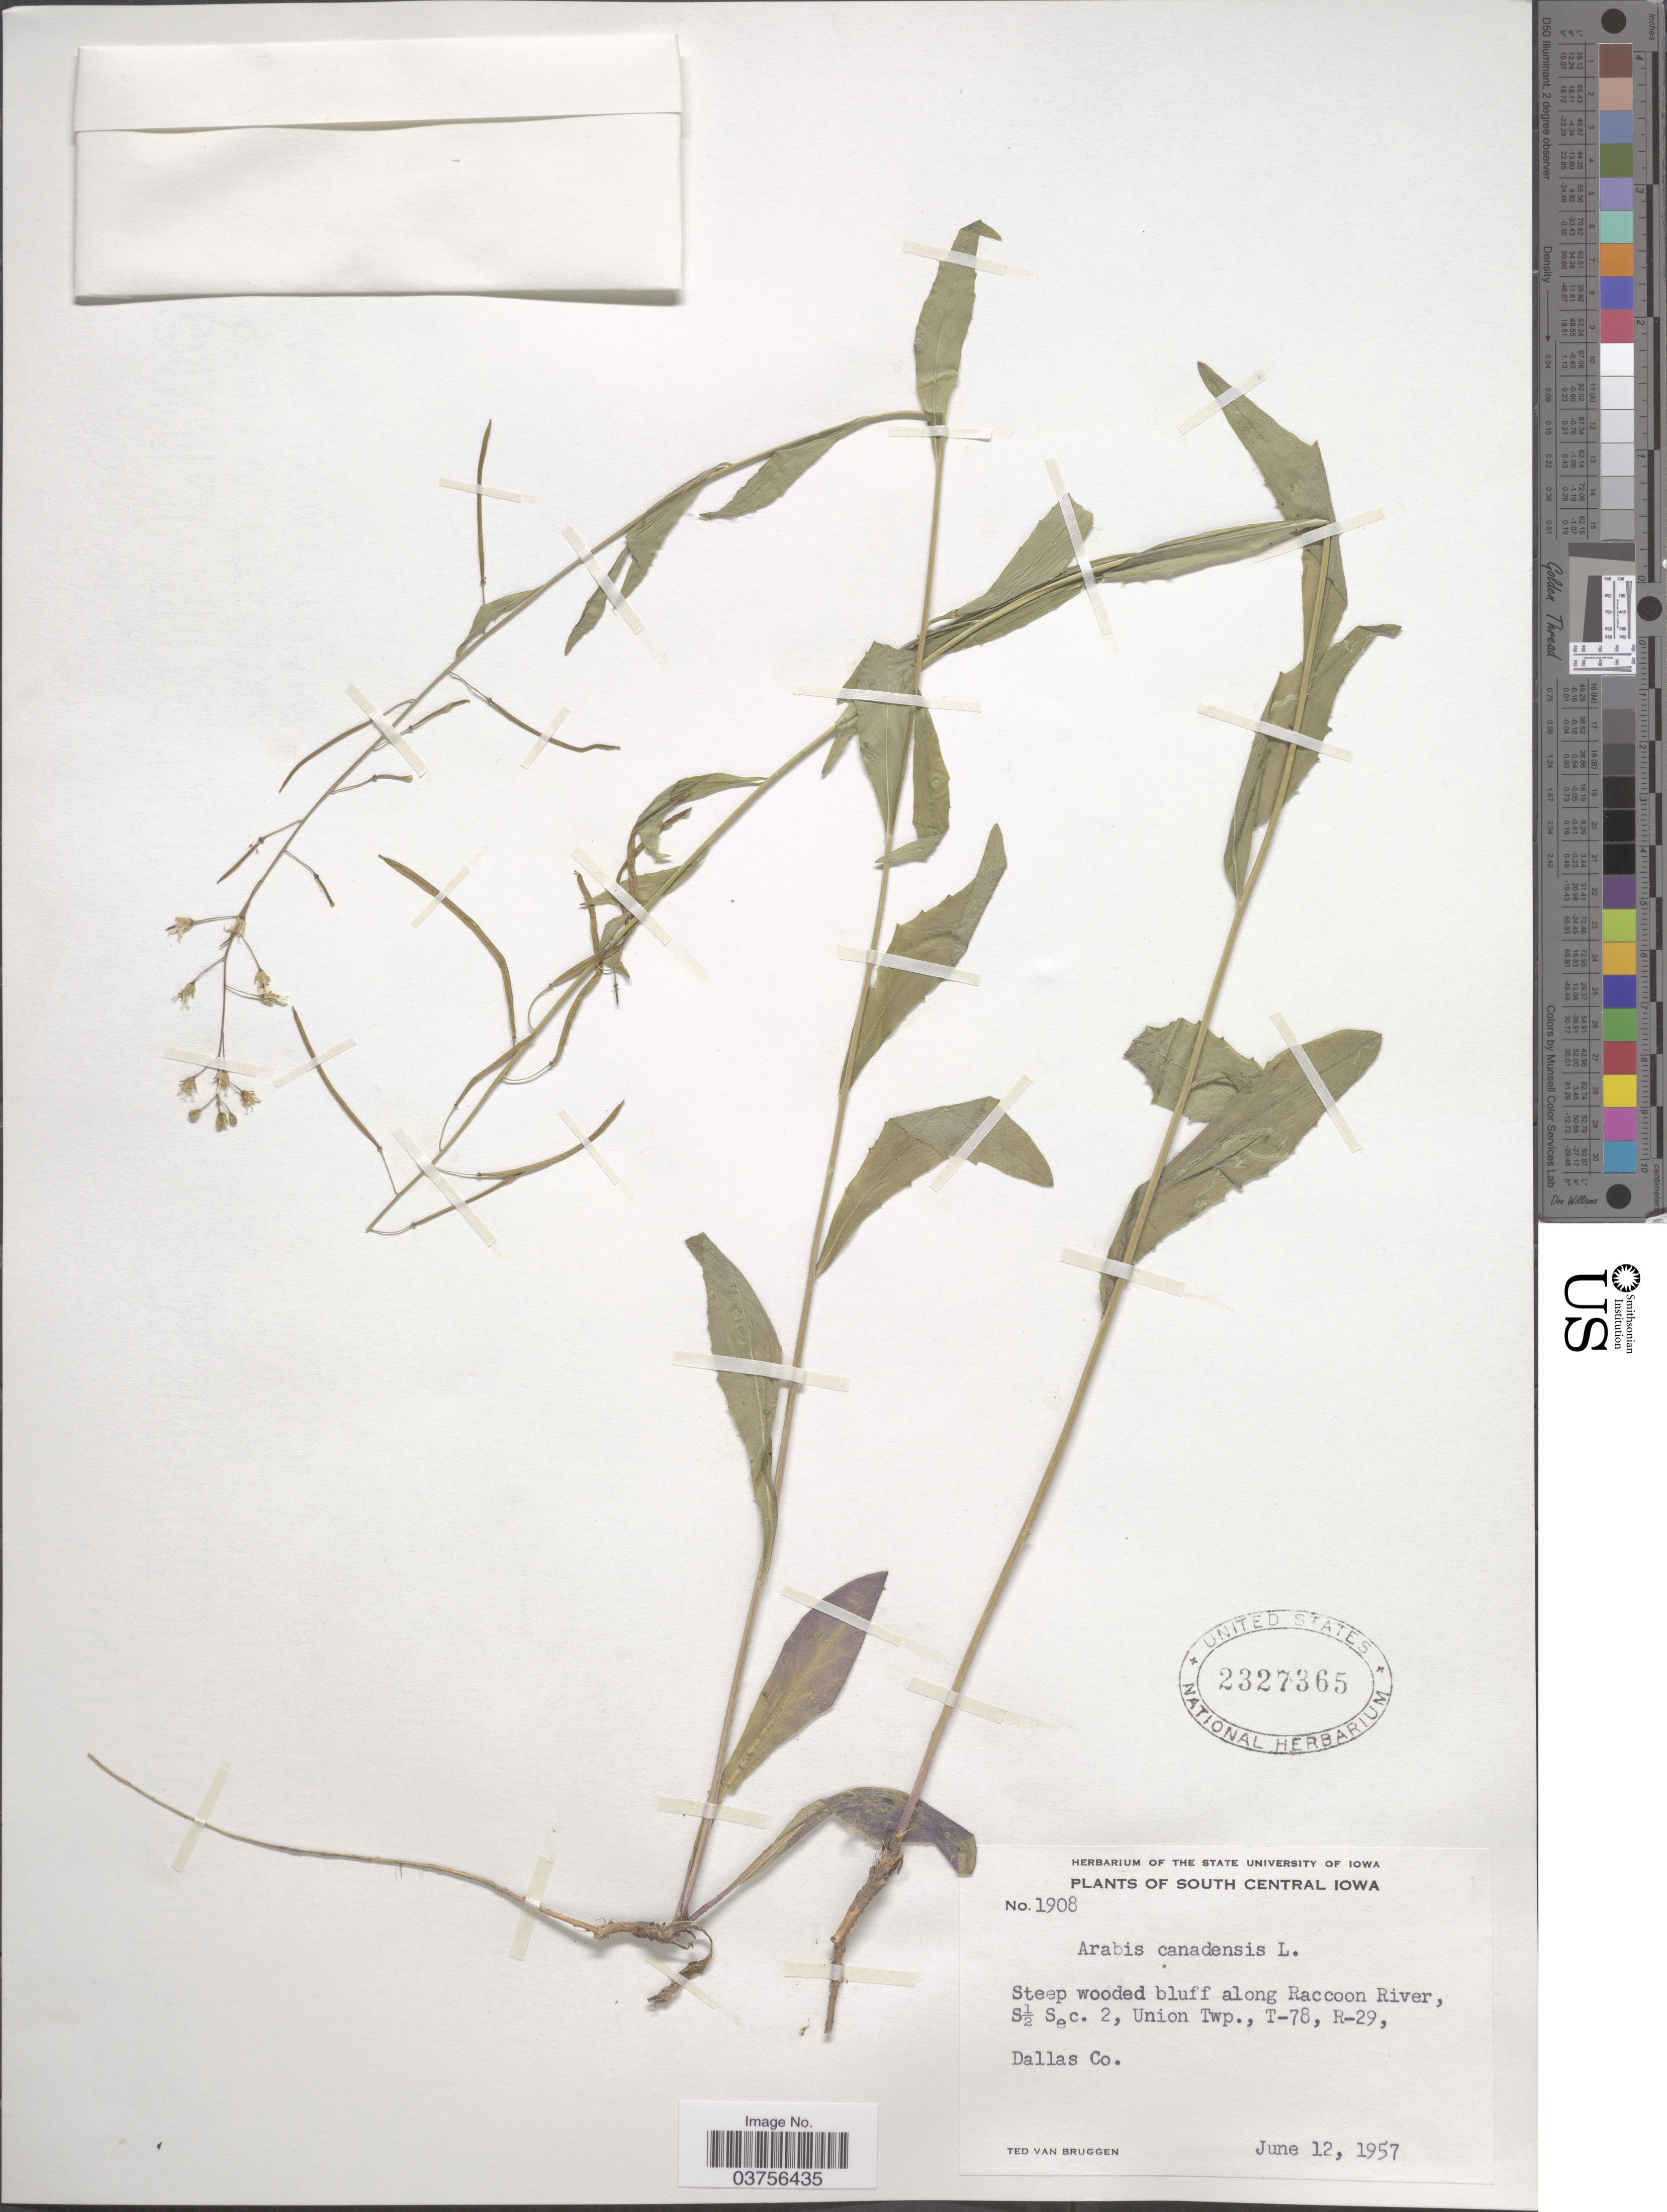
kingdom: Plantae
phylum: Tracheophyta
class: Magnoliopsida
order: Brassicales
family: Brassicaceae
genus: Arabis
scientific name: Arabis canadensis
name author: L.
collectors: T. van Bruggen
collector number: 1908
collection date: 1957-06-12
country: United States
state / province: Iowa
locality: South Central Iowa. Steep wooded bluff along Raccoon River, S½ Sec. 2, Union Twp., T-78, R-29, Dallas Co.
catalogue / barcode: US 2327365